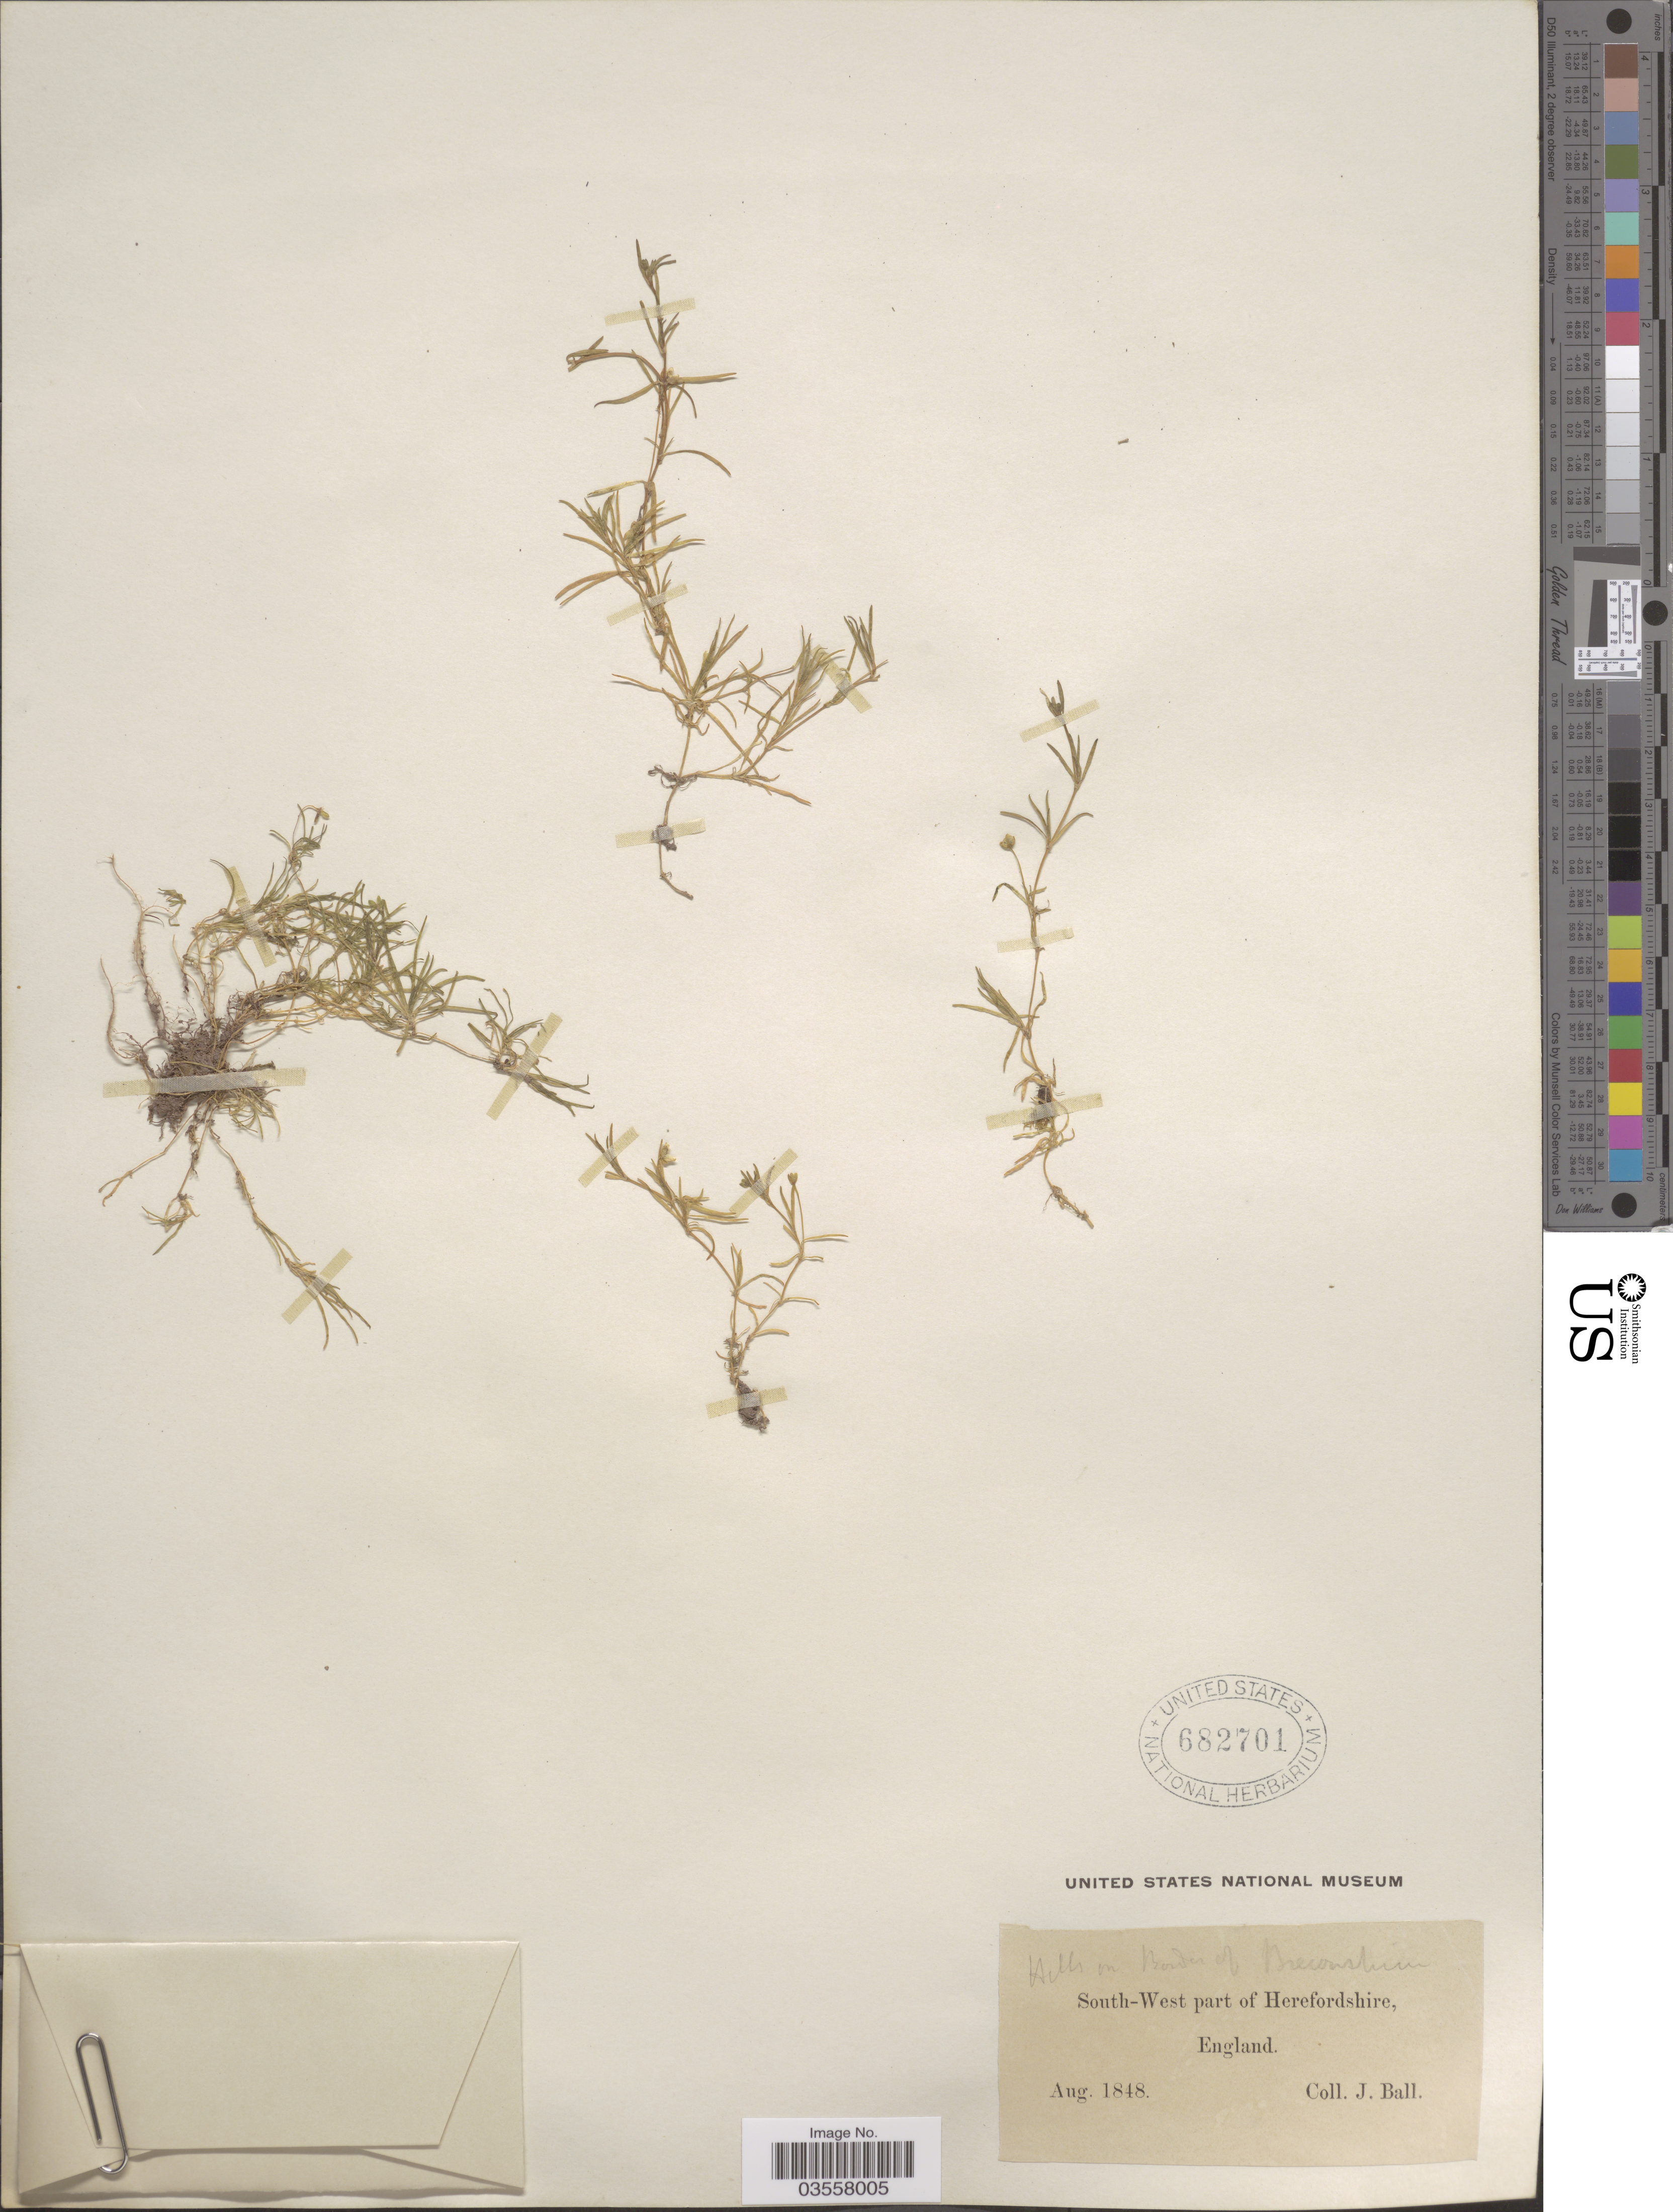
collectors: J. Ball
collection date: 1848-08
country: United Kingdom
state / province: England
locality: Hills on Border of Bedforshire. South-West part of Herefordshire.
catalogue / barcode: US 682701